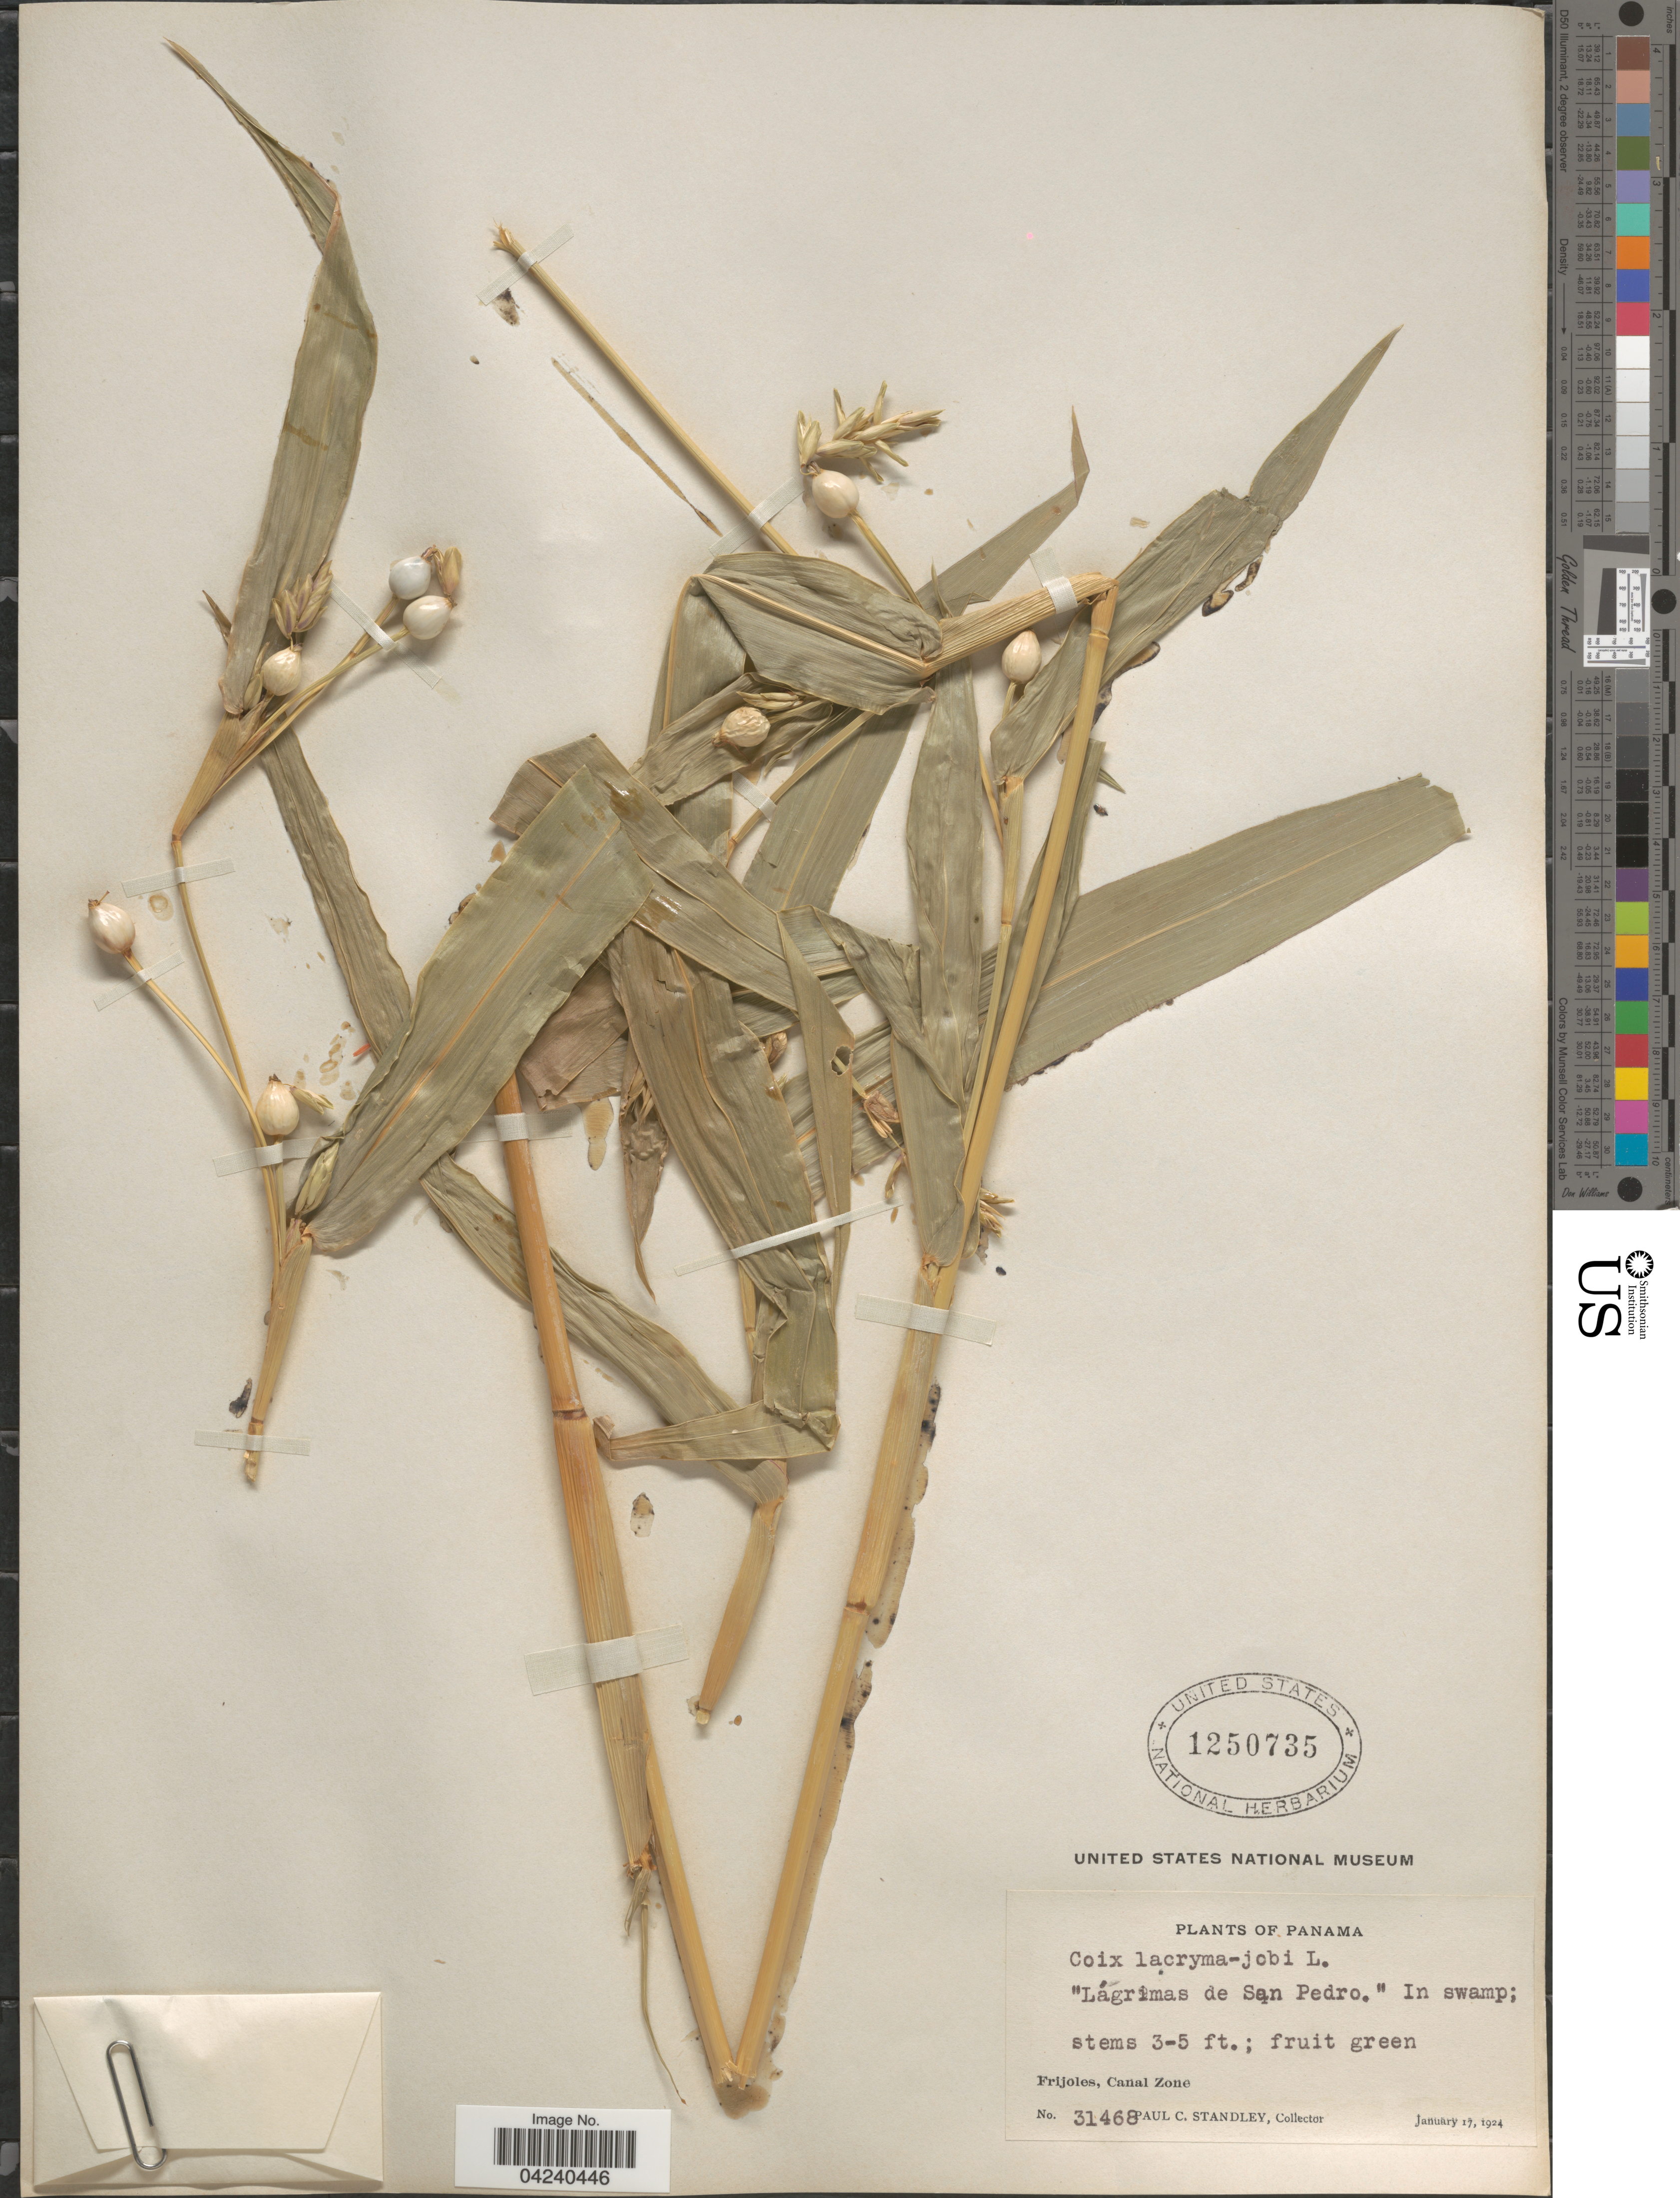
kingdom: Plantae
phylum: Tracheophyta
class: Liliopsida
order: Poales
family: Poaceae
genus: Coix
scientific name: Coix lacryma-jobi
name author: L.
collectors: P. C. Standley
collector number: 31468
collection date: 1924-01-17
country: Panama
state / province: Colón / Panamá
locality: Frijoles, Canal Zone.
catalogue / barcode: US 1250735